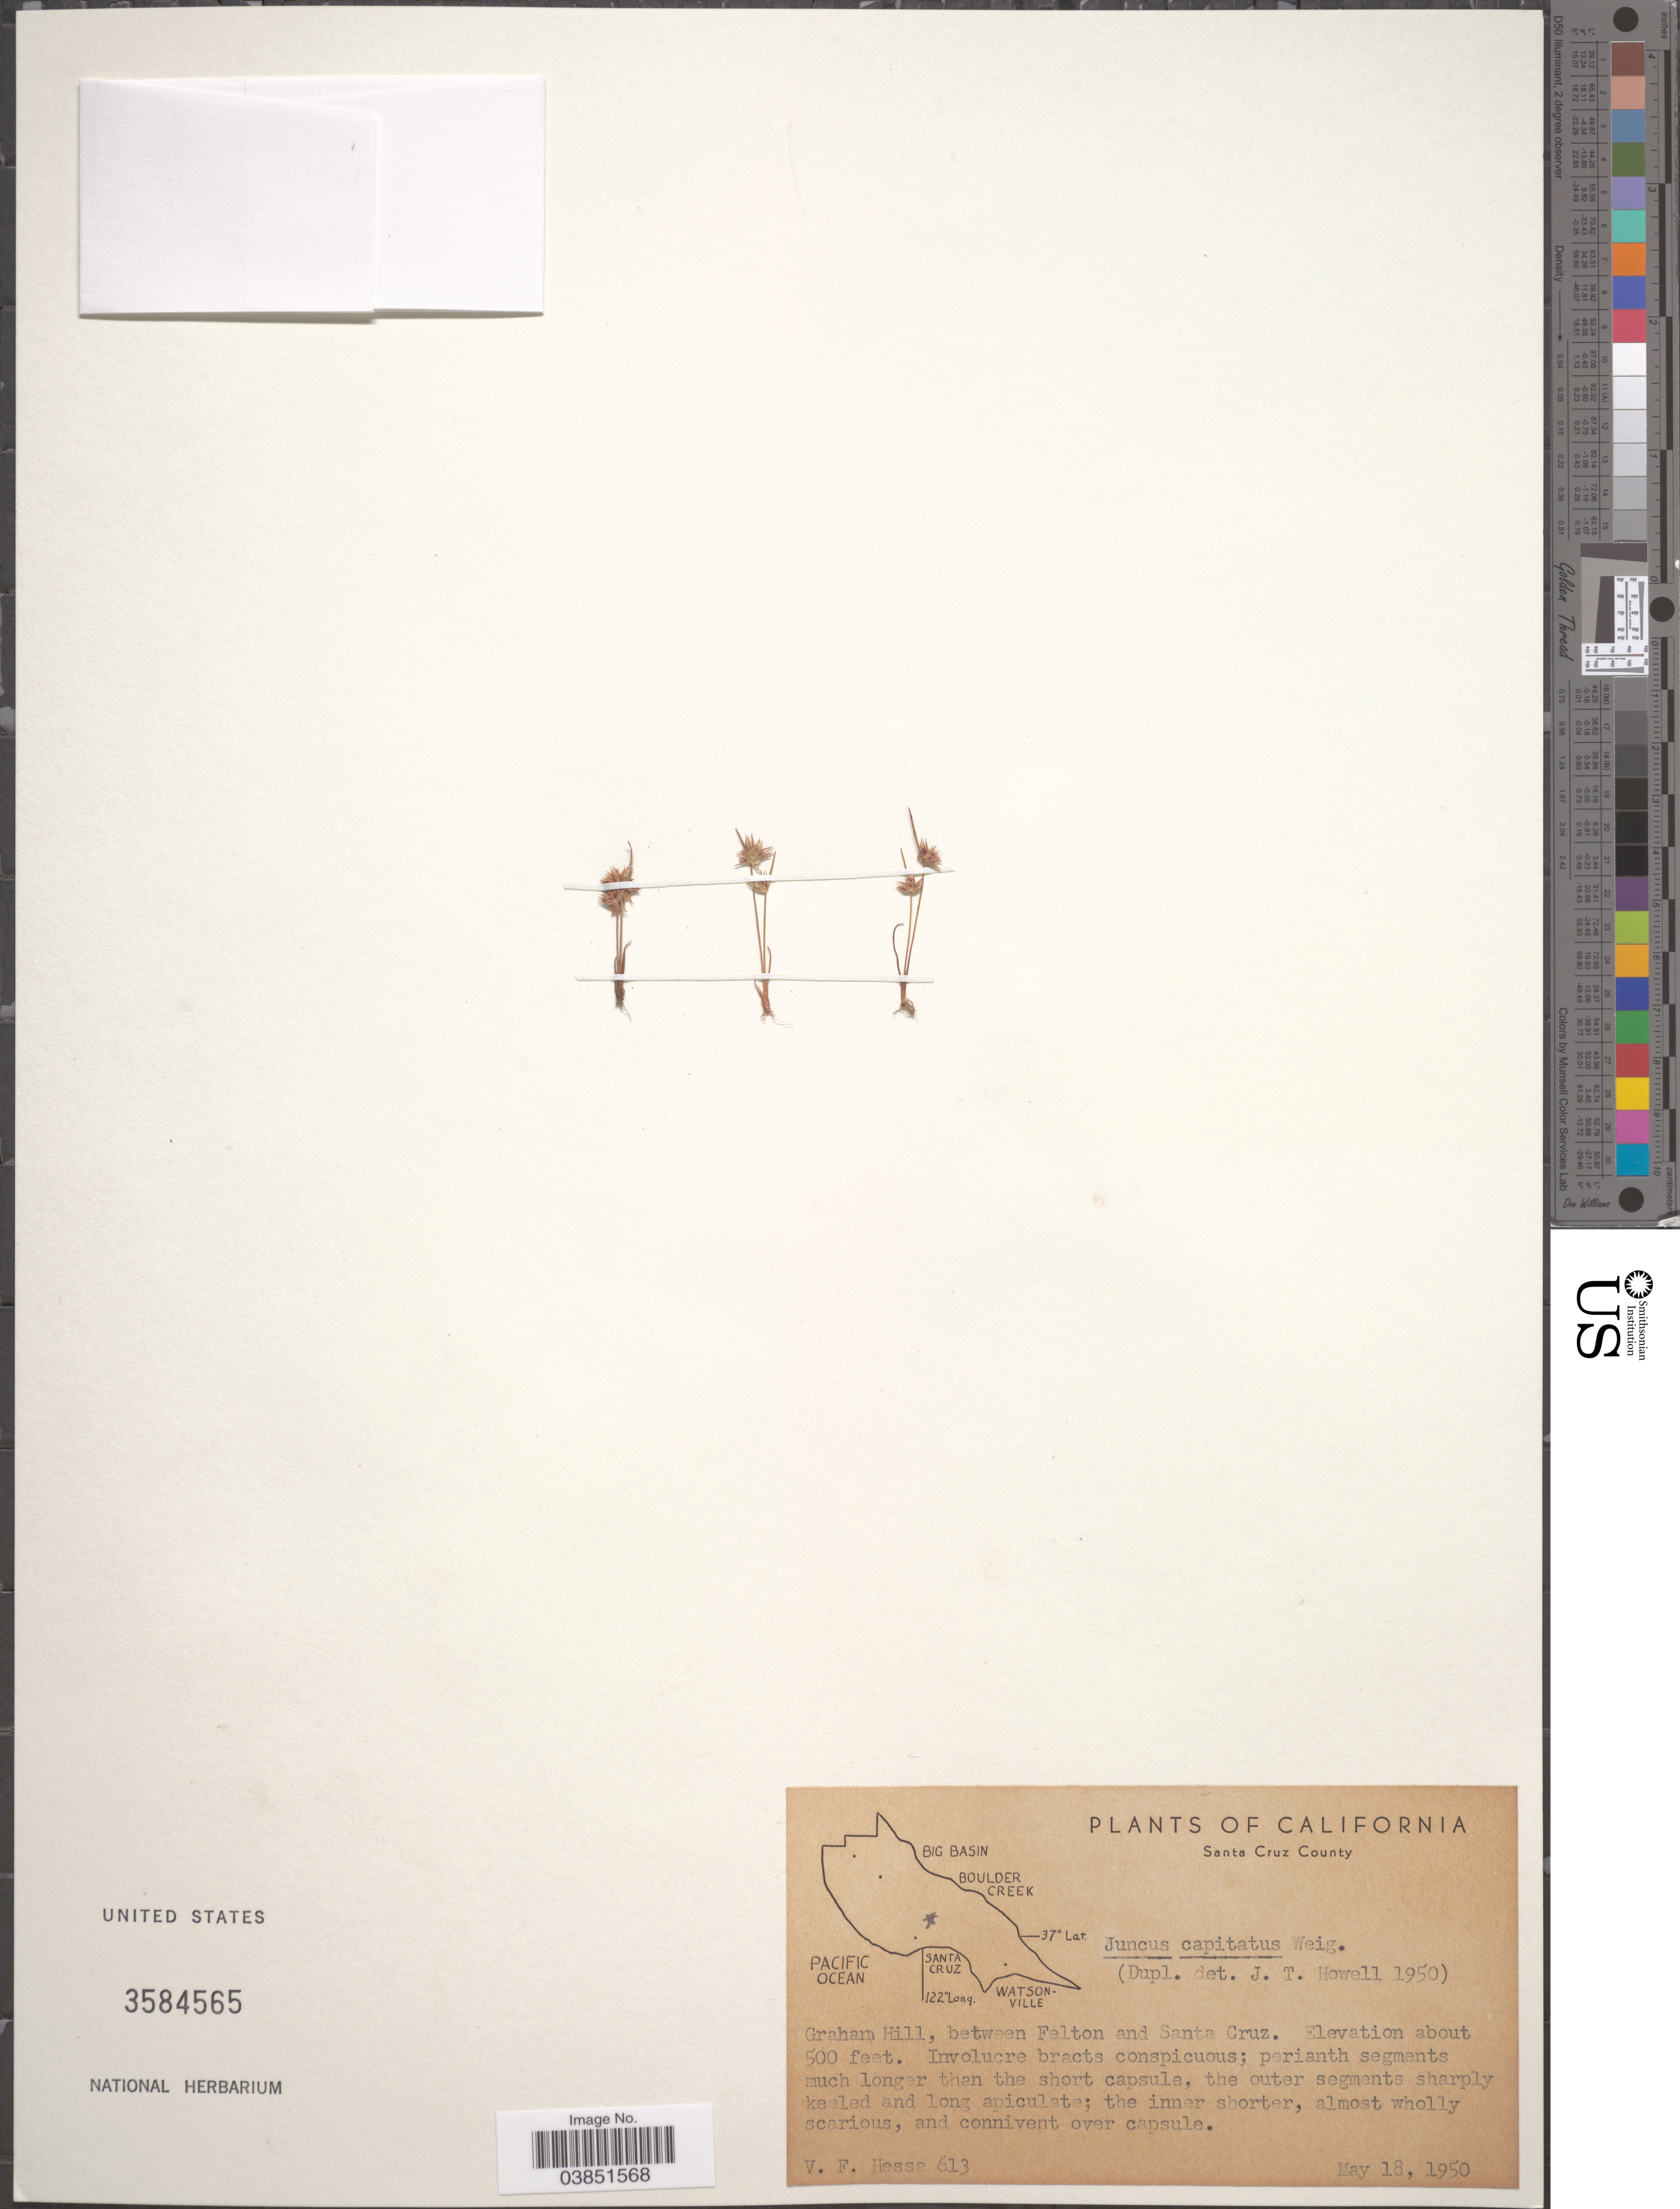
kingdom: Plantae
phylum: Tracheophyta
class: Liliopsida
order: Poales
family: Juncaceae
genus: Juncus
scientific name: Juncus capitatus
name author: Weigel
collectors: V. Hesse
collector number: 613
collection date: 1950-05-18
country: United States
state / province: California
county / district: Santa Cruz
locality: Santa Cruz County. Graham Hill, between Felton and Santa Cruz.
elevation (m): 152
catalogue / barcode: US 3584565